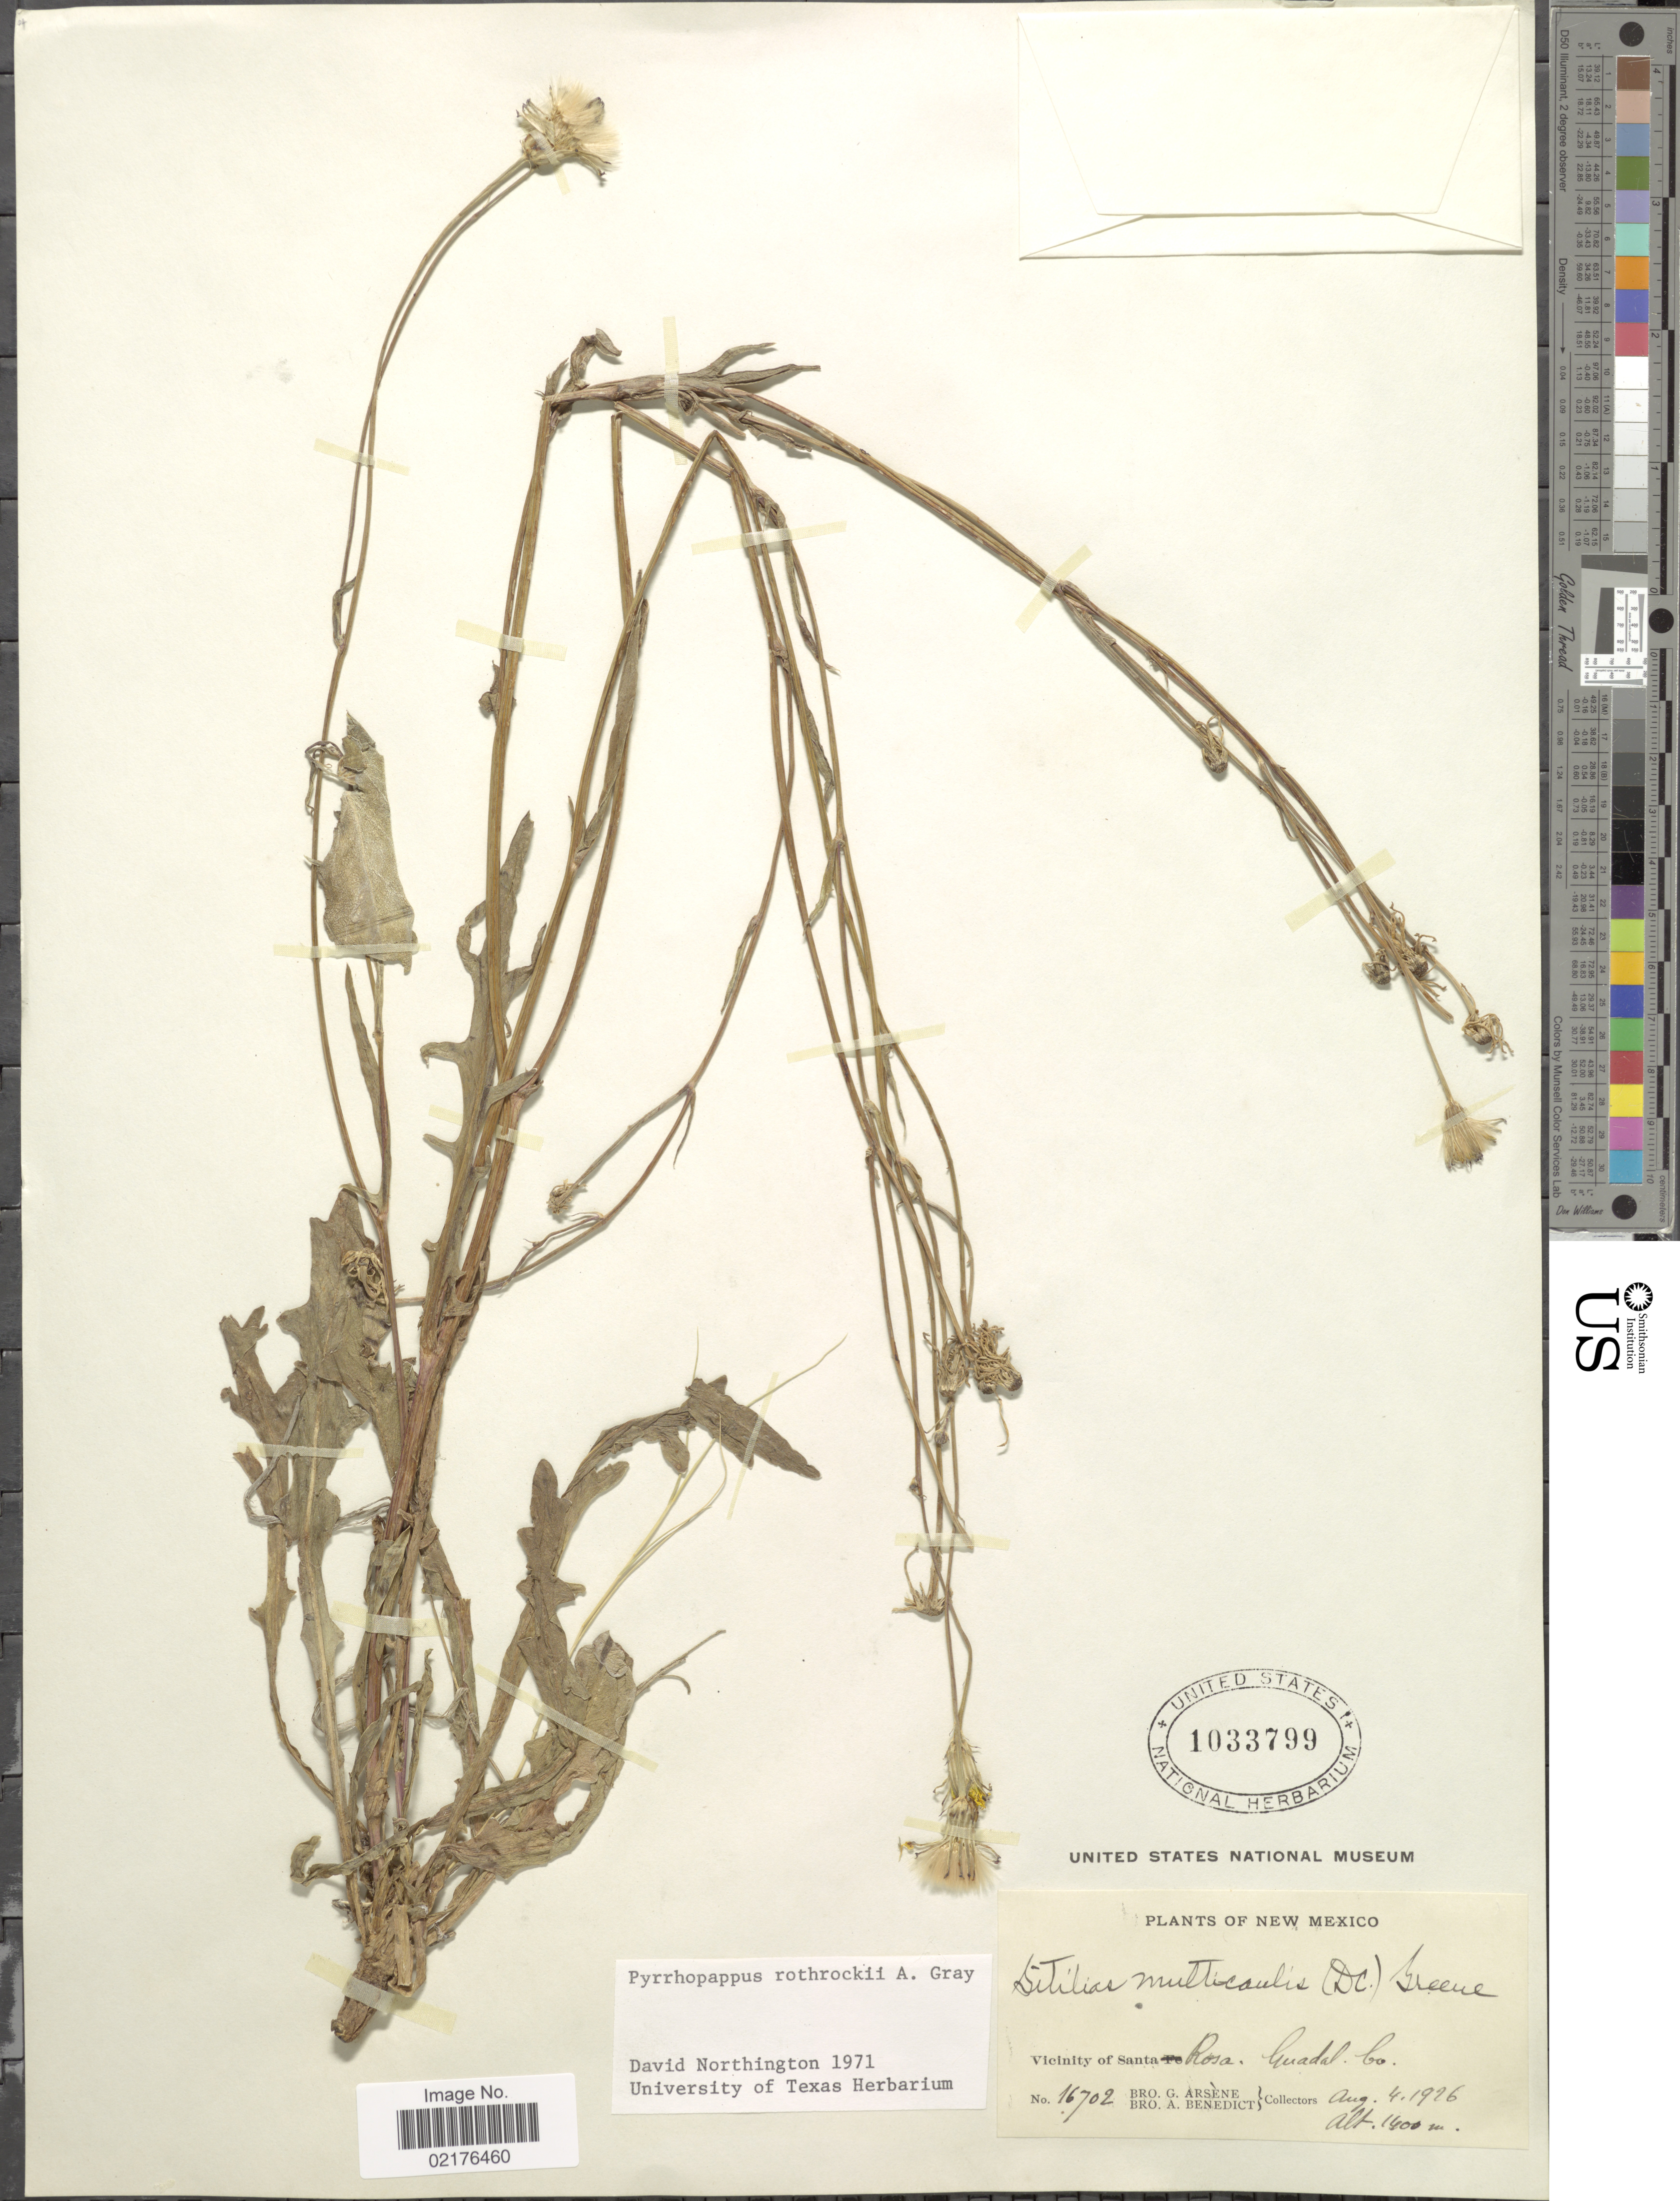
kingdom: Plantae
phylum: Tracheophyta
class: Magnoliopsida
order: Asterales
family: Asteraceae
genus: Pyrrhopappus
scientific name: Pyrrhopappus rothrockii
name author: A. Gray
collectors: Bro. G. Arsène & Bro. A. Benedict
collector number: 16702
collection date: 1926-08-04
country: United States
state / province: New Mexico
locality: Vicinity of Santa Rosa, Guadal. Co.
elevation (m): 1400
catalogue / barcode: US 1033799